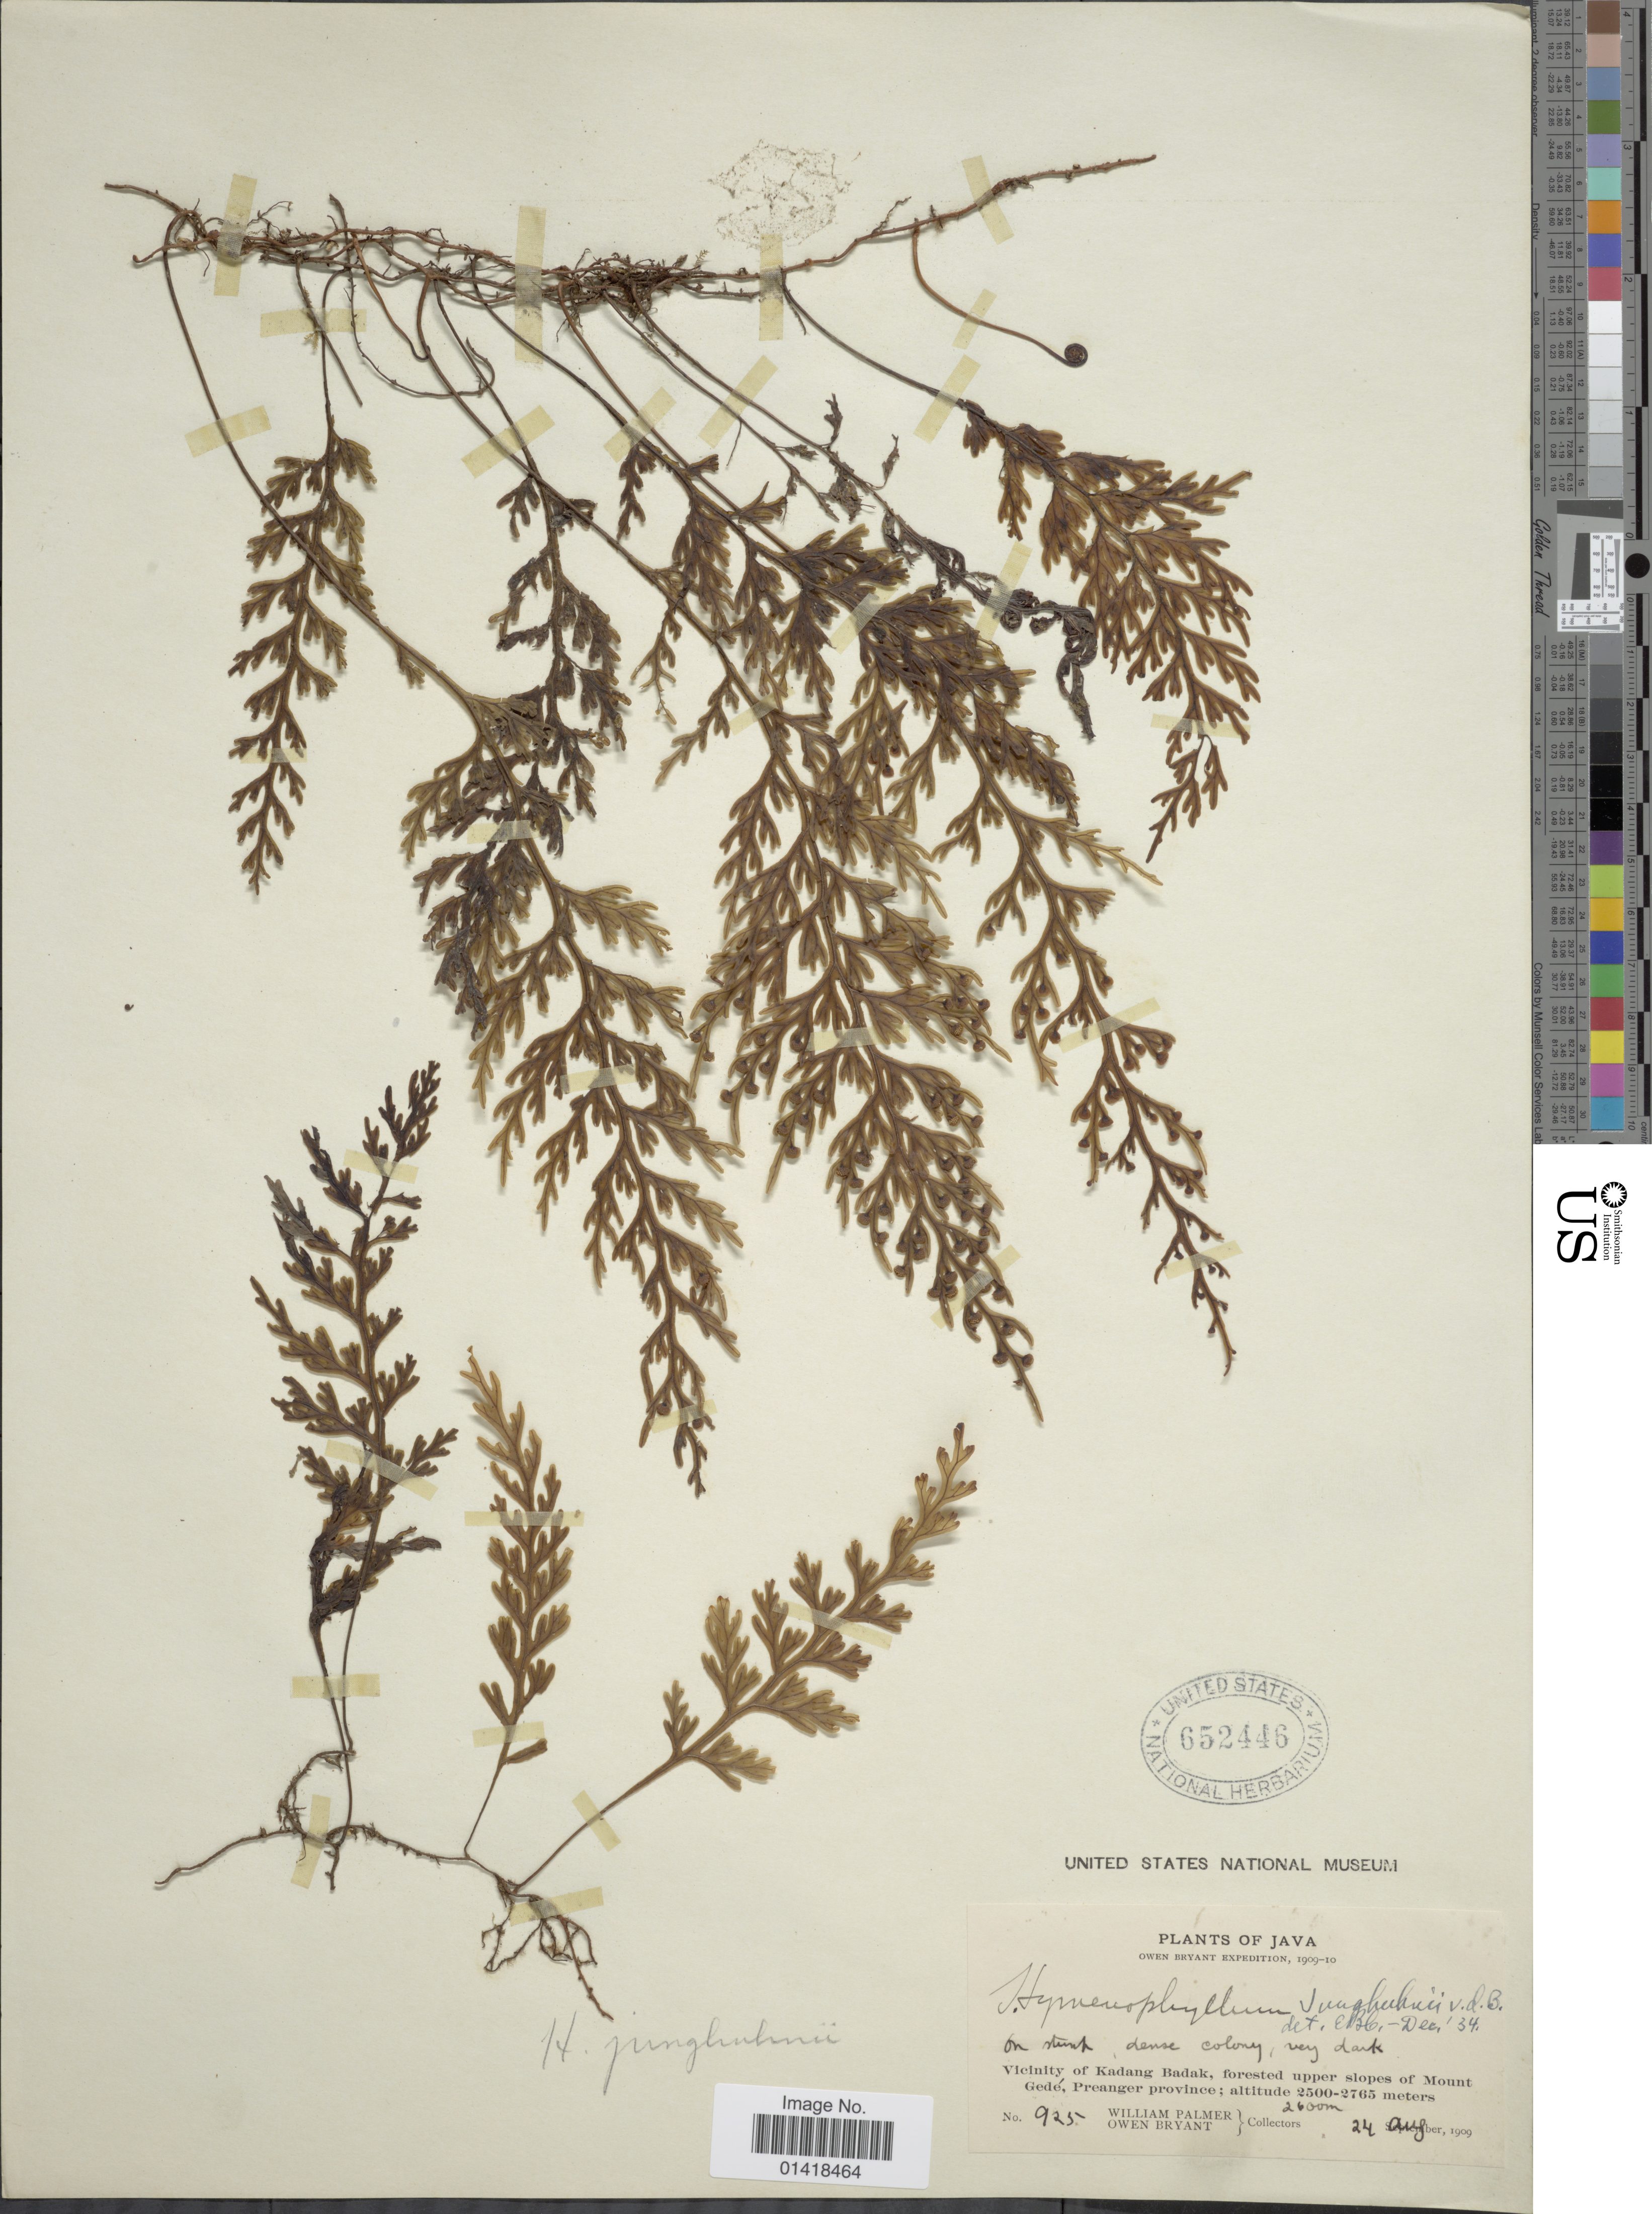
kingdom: Plantae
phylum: Tracheophyta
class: Polypodiopsida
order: Hymenophyllales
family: Hymenophyllaceae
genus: Hymenophyllum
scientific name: Hymenophyllum junghuhnii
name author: Bosch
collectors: W. Palmer & O. Bryant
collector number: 925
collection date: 1909-08-24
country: Indonesia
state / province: Java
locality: Vicinity of Kadang Badak, forested upper slopes of Mount Gede, Preanger province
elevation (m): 2600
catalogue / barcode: US 652446